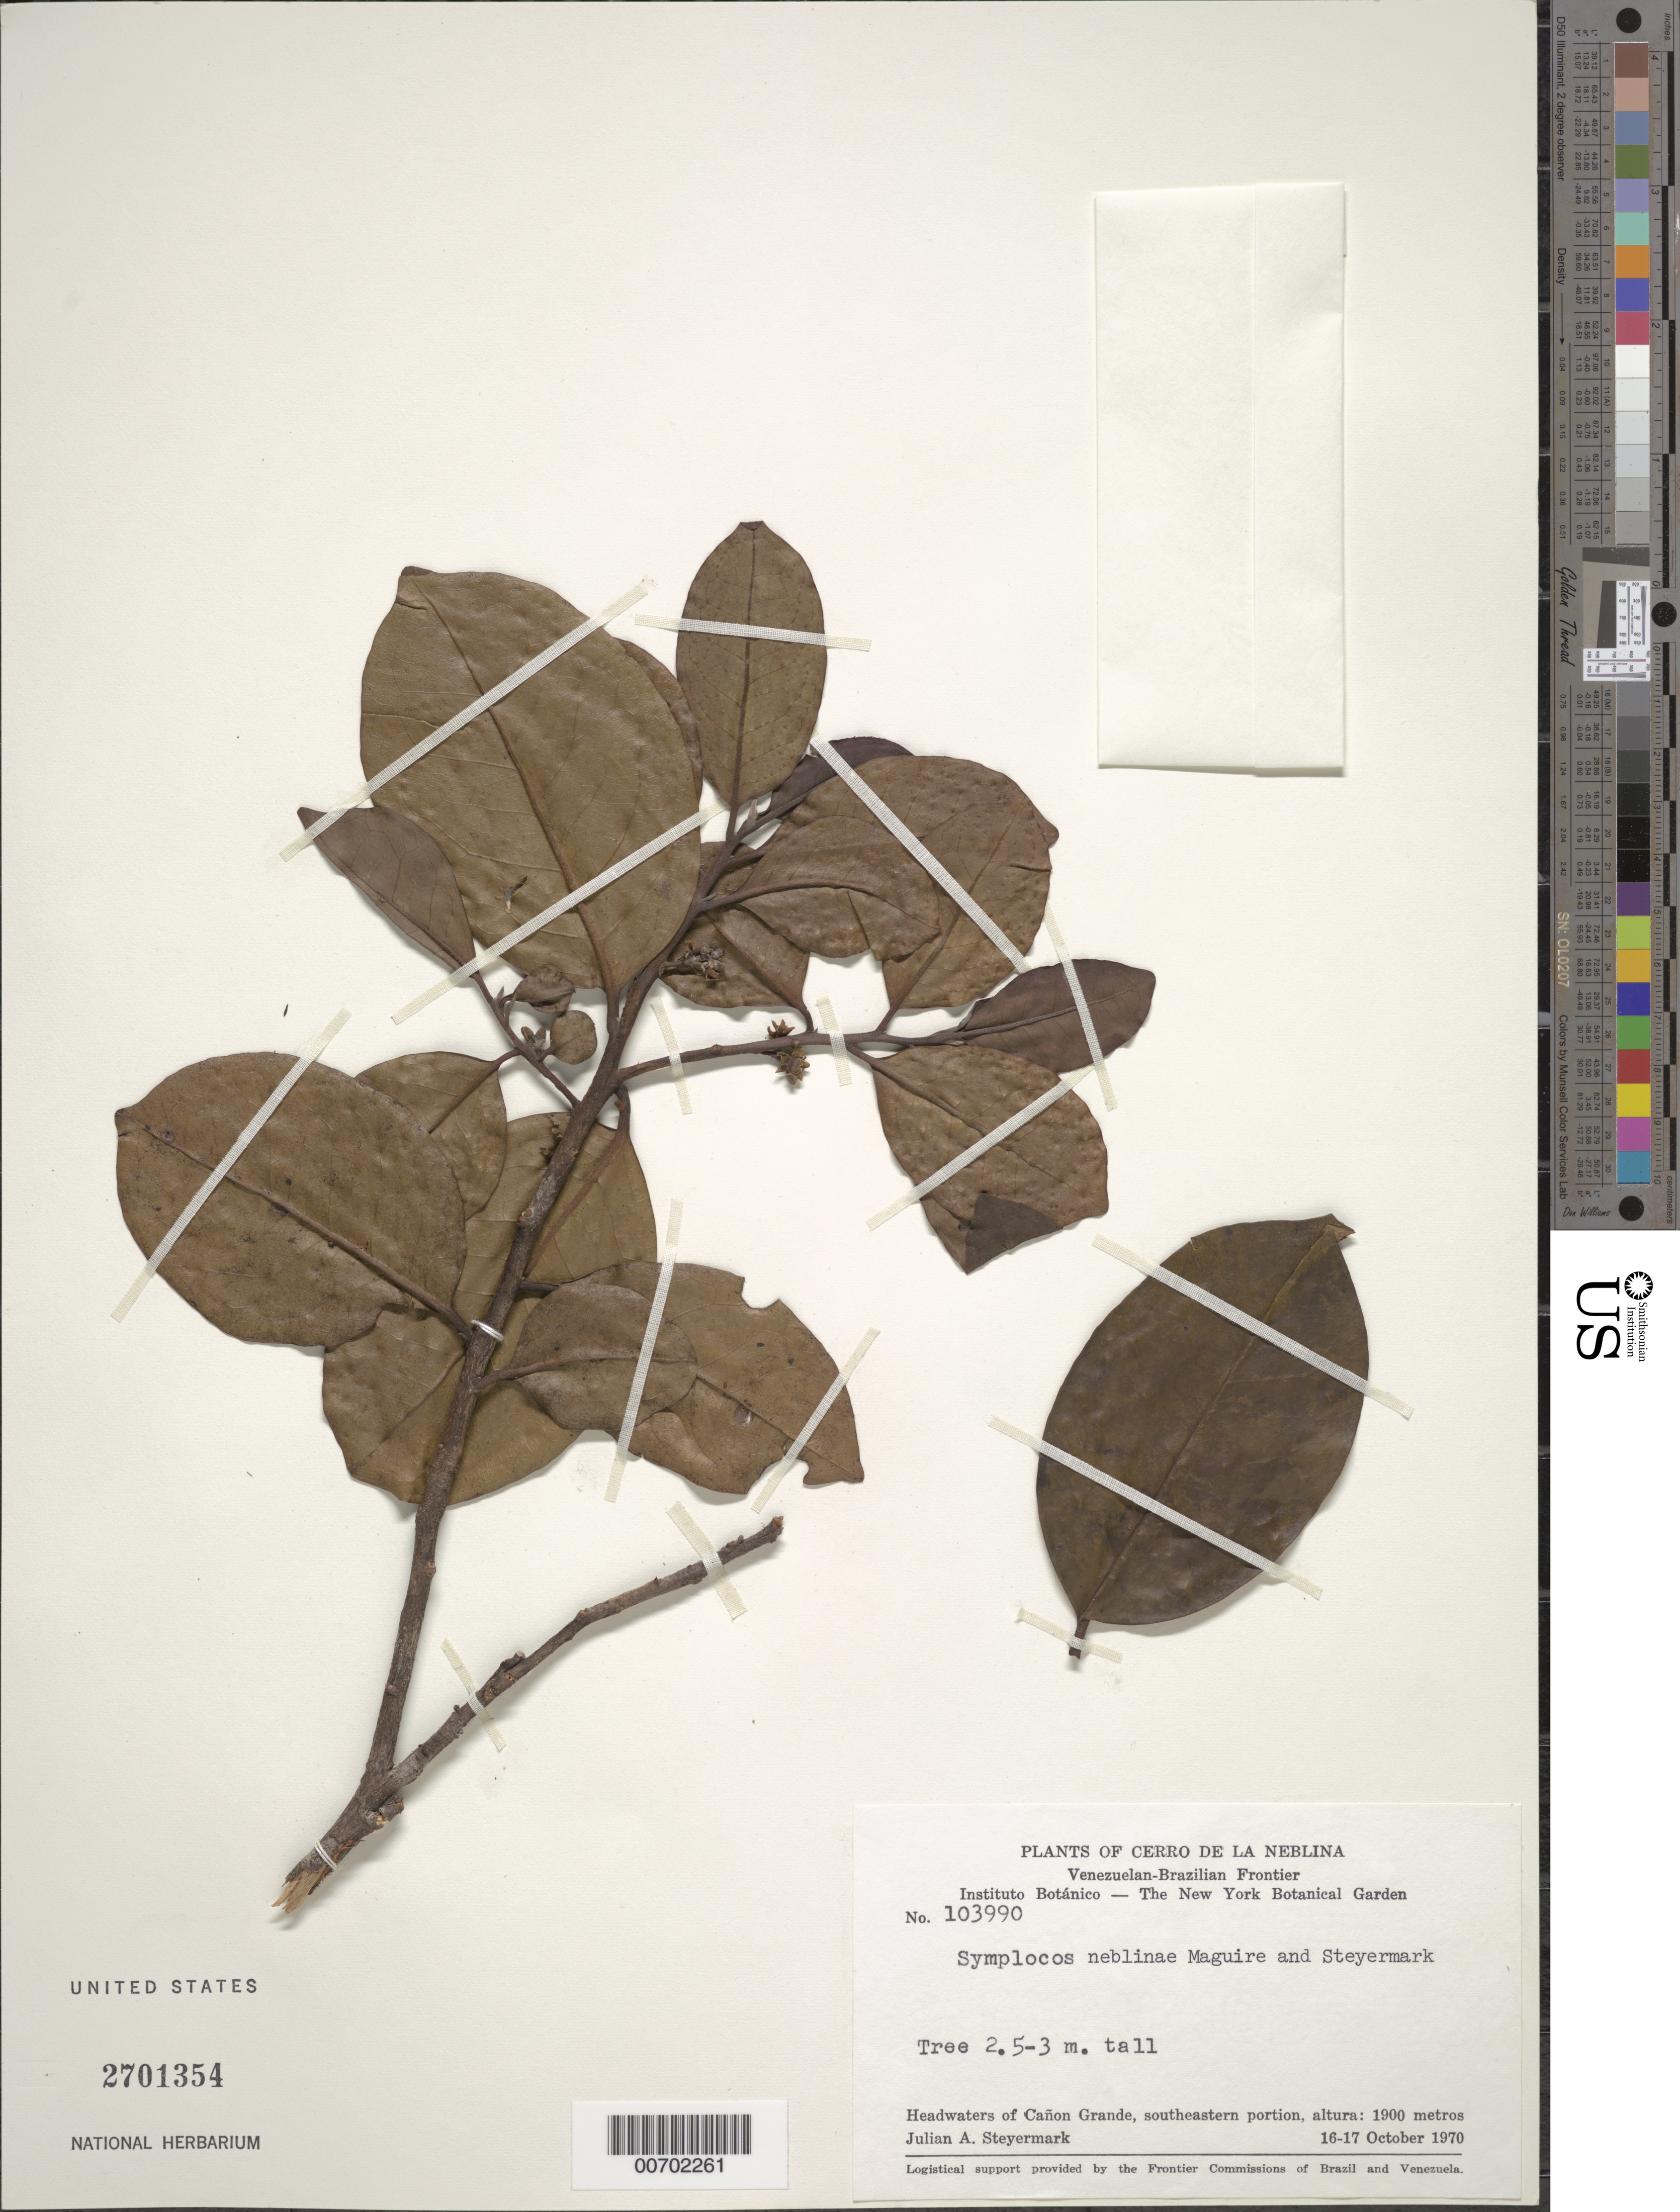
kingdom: Plantae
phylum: Tracheophyta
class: Magnoliopsida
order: Ericales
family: Symplocaceae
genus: Symplocos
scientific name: Symplocos neblinae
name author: Maguire & Steyerm.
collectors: J. Steyermark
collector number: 103990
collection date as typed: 16-Oct-70 to 17-Oct-70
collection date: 1970-10-16/1970-10-17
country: Venezuela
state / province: Bolívar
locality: Caño Grande headwaters, southeastern portion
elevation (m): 1900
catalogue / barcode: US 2701354